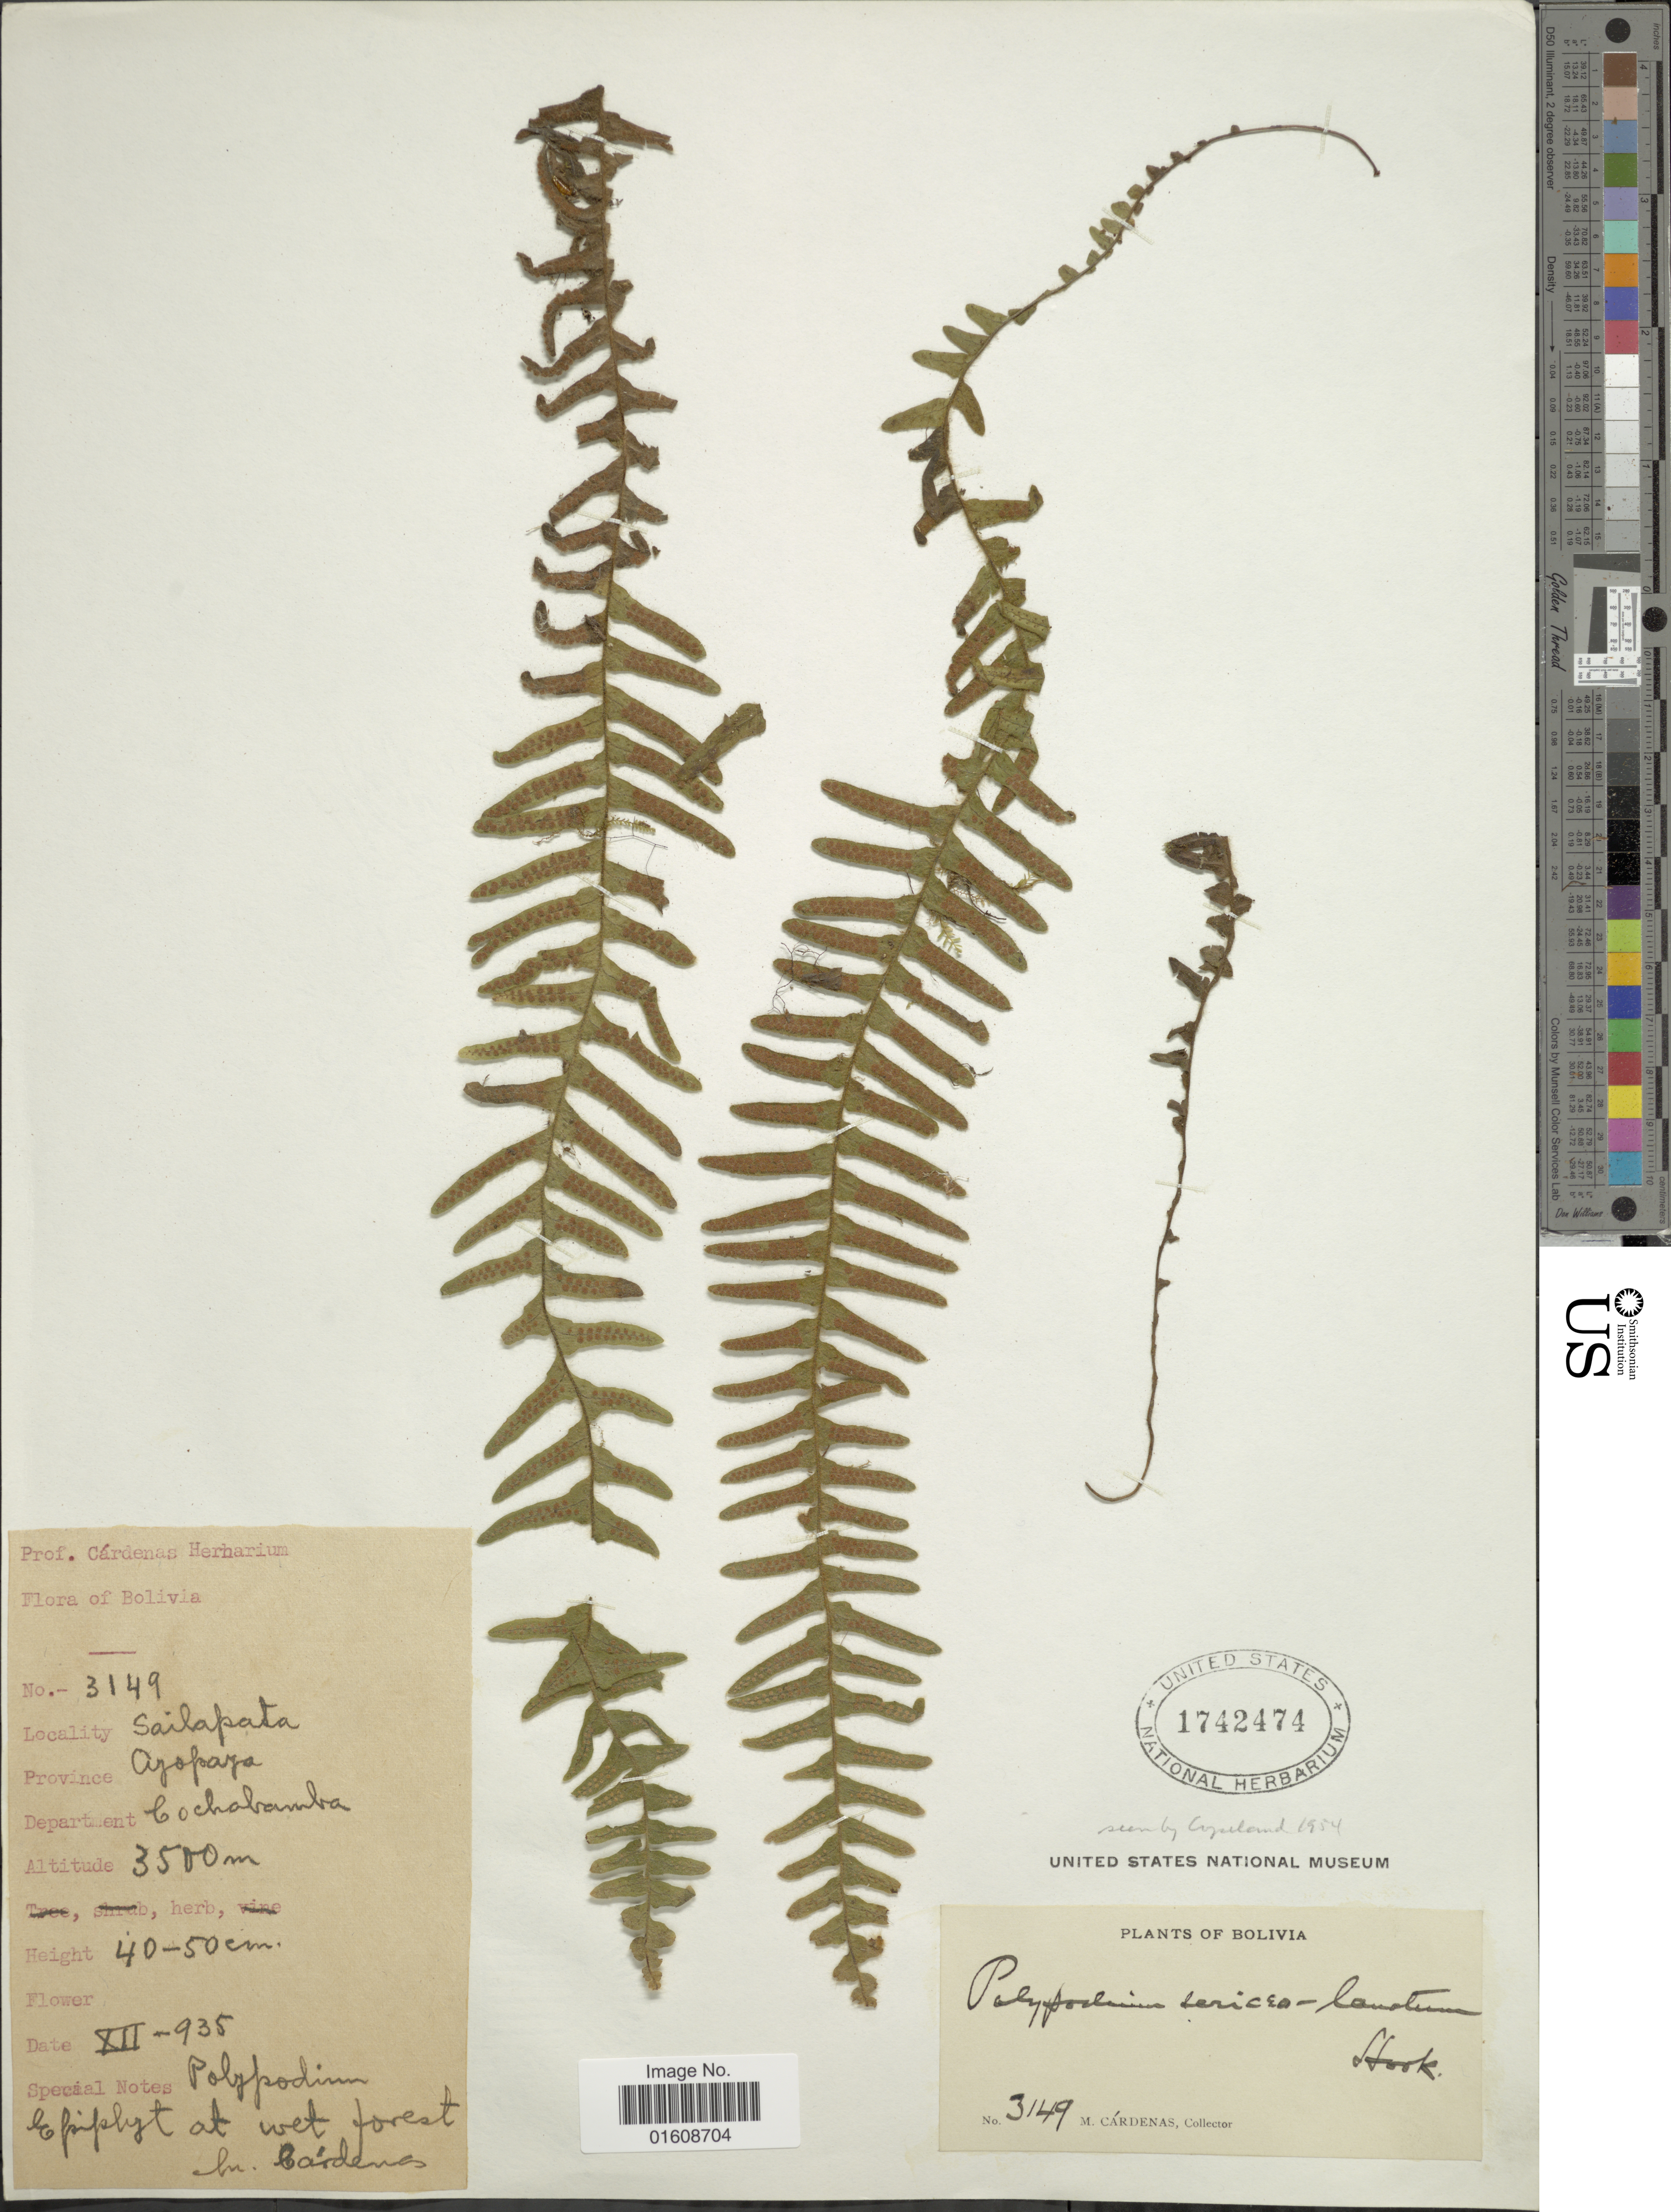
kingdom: Plantae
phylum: Tracheophyta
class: Polypodiopsida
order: Polypodiales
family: Polypodiaceae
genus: Alansmia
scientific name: Alansmia lanigera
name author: (Desv.) Moguel & M. Kessler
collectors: M. Cárdenas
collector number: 3149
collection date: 1935-12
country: Bolivia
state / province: Cochabamba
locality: Sailapata. Province Azopaza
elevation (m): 3500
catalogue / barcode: US 1742474